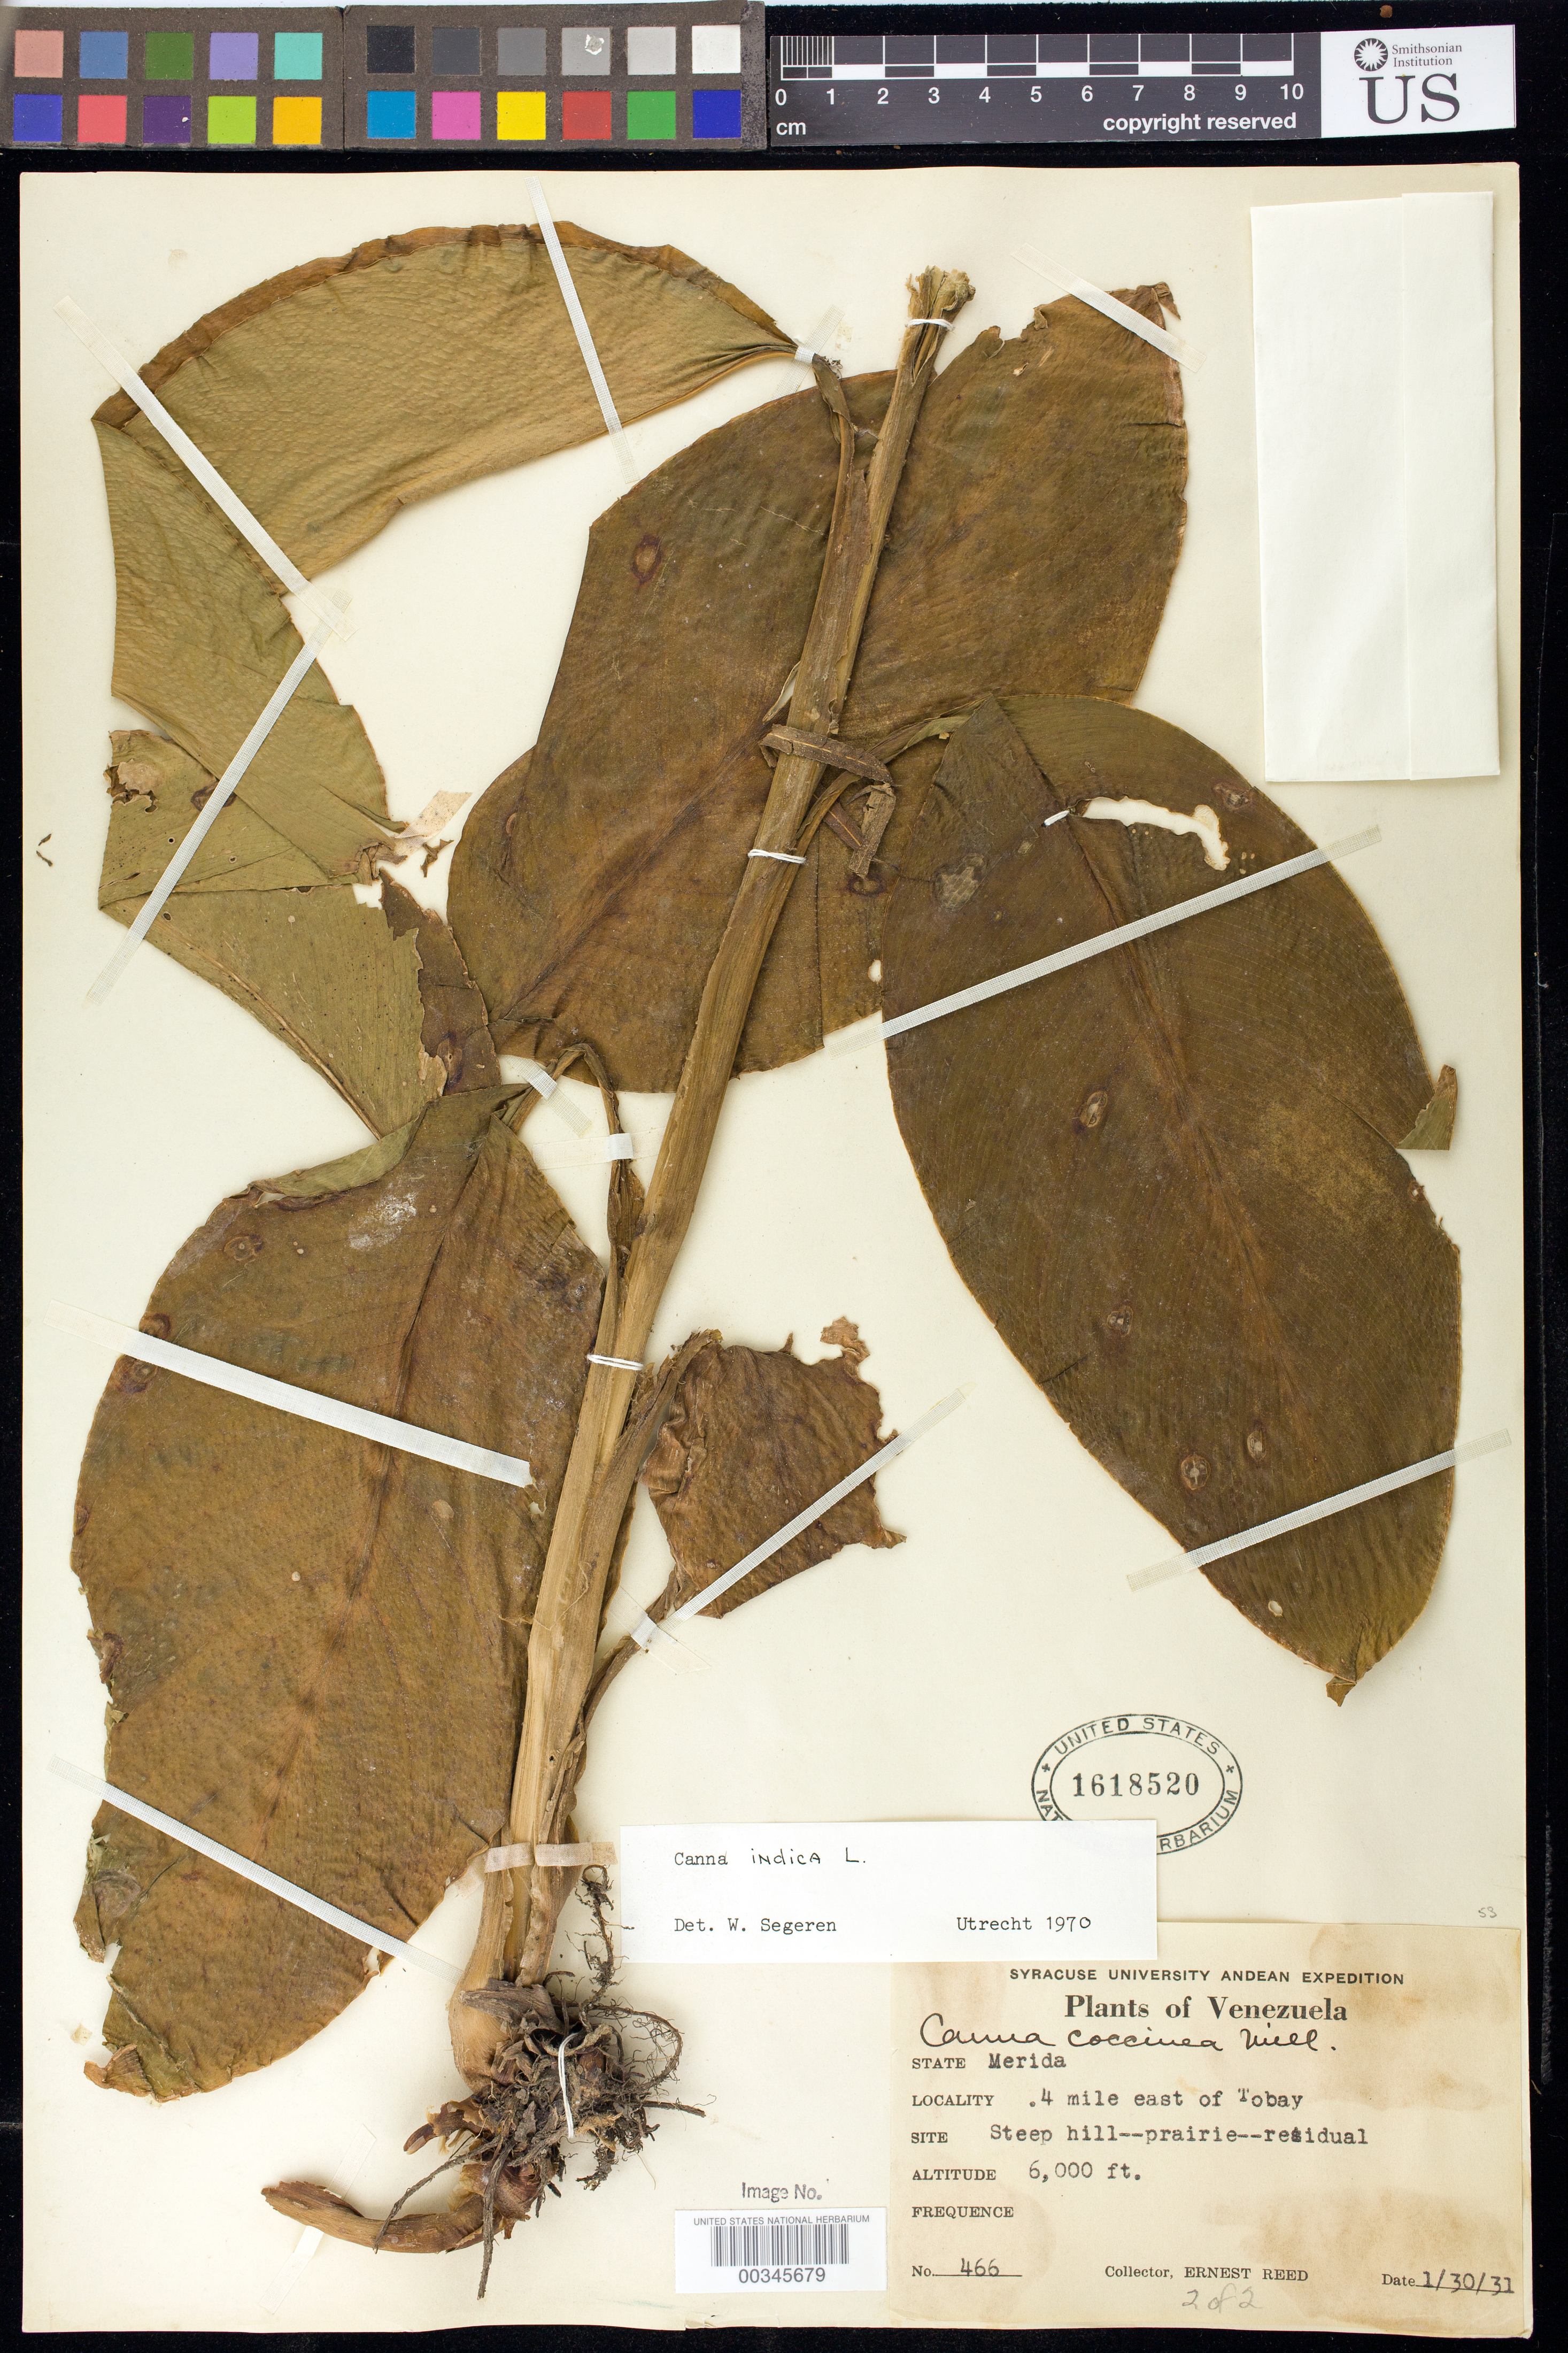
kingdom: Plantae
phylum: Tracheophyta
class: Liliopsida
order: Zingiberales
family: Cannaceae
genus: Canna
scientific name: Canna indica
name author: L.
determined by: Segeren, W.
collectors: E. Reed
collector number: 466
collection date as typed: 30 Jan 1931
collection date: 1931-01-30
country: Venezuela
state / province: Mérida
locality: .4 mi e of tobay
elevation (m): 1829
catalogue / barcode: US 1618520